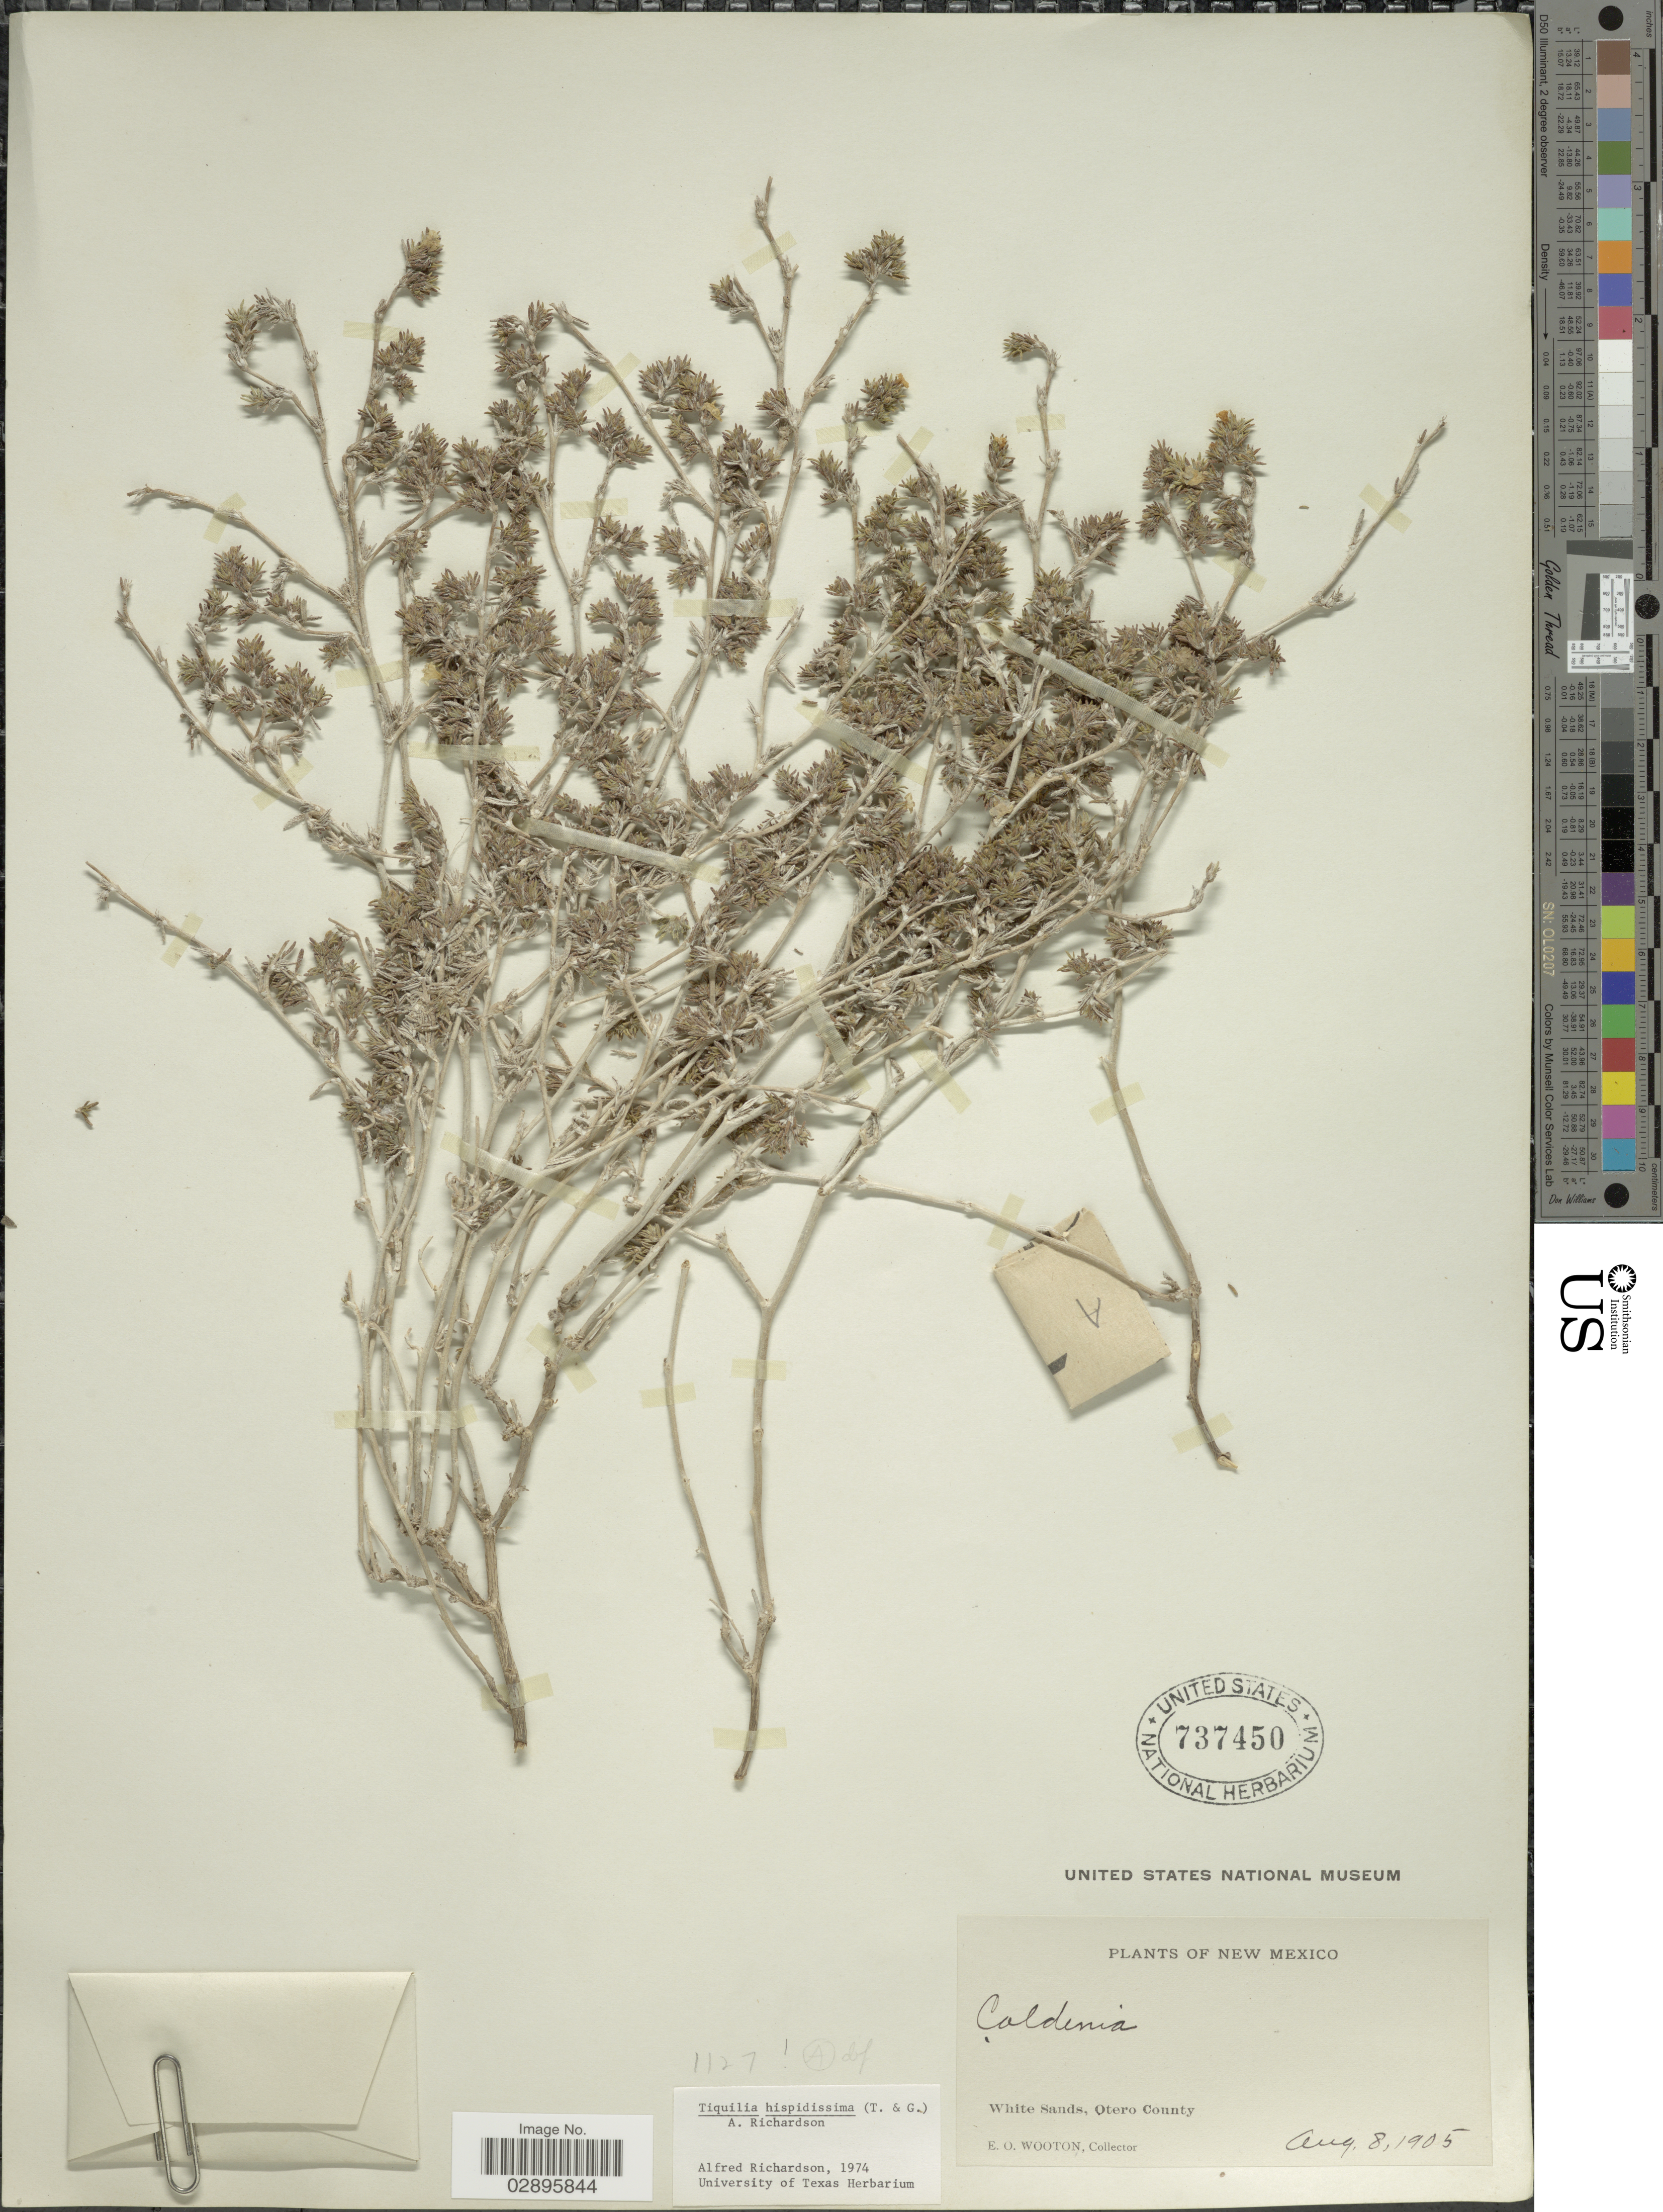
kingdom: Plantae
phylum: Tracheophyta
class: Magnoliopsida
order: Boraginales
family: Ehretiaceae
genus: Tiquilia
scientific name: Tiquilia hispidissima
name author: (Torr. & A. Gray) A.T. Richardson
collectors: E. O. Wooton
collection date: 1905-08-08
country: United States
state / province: New Mexico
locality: White Sands, Otero County.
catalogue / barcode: US 737450